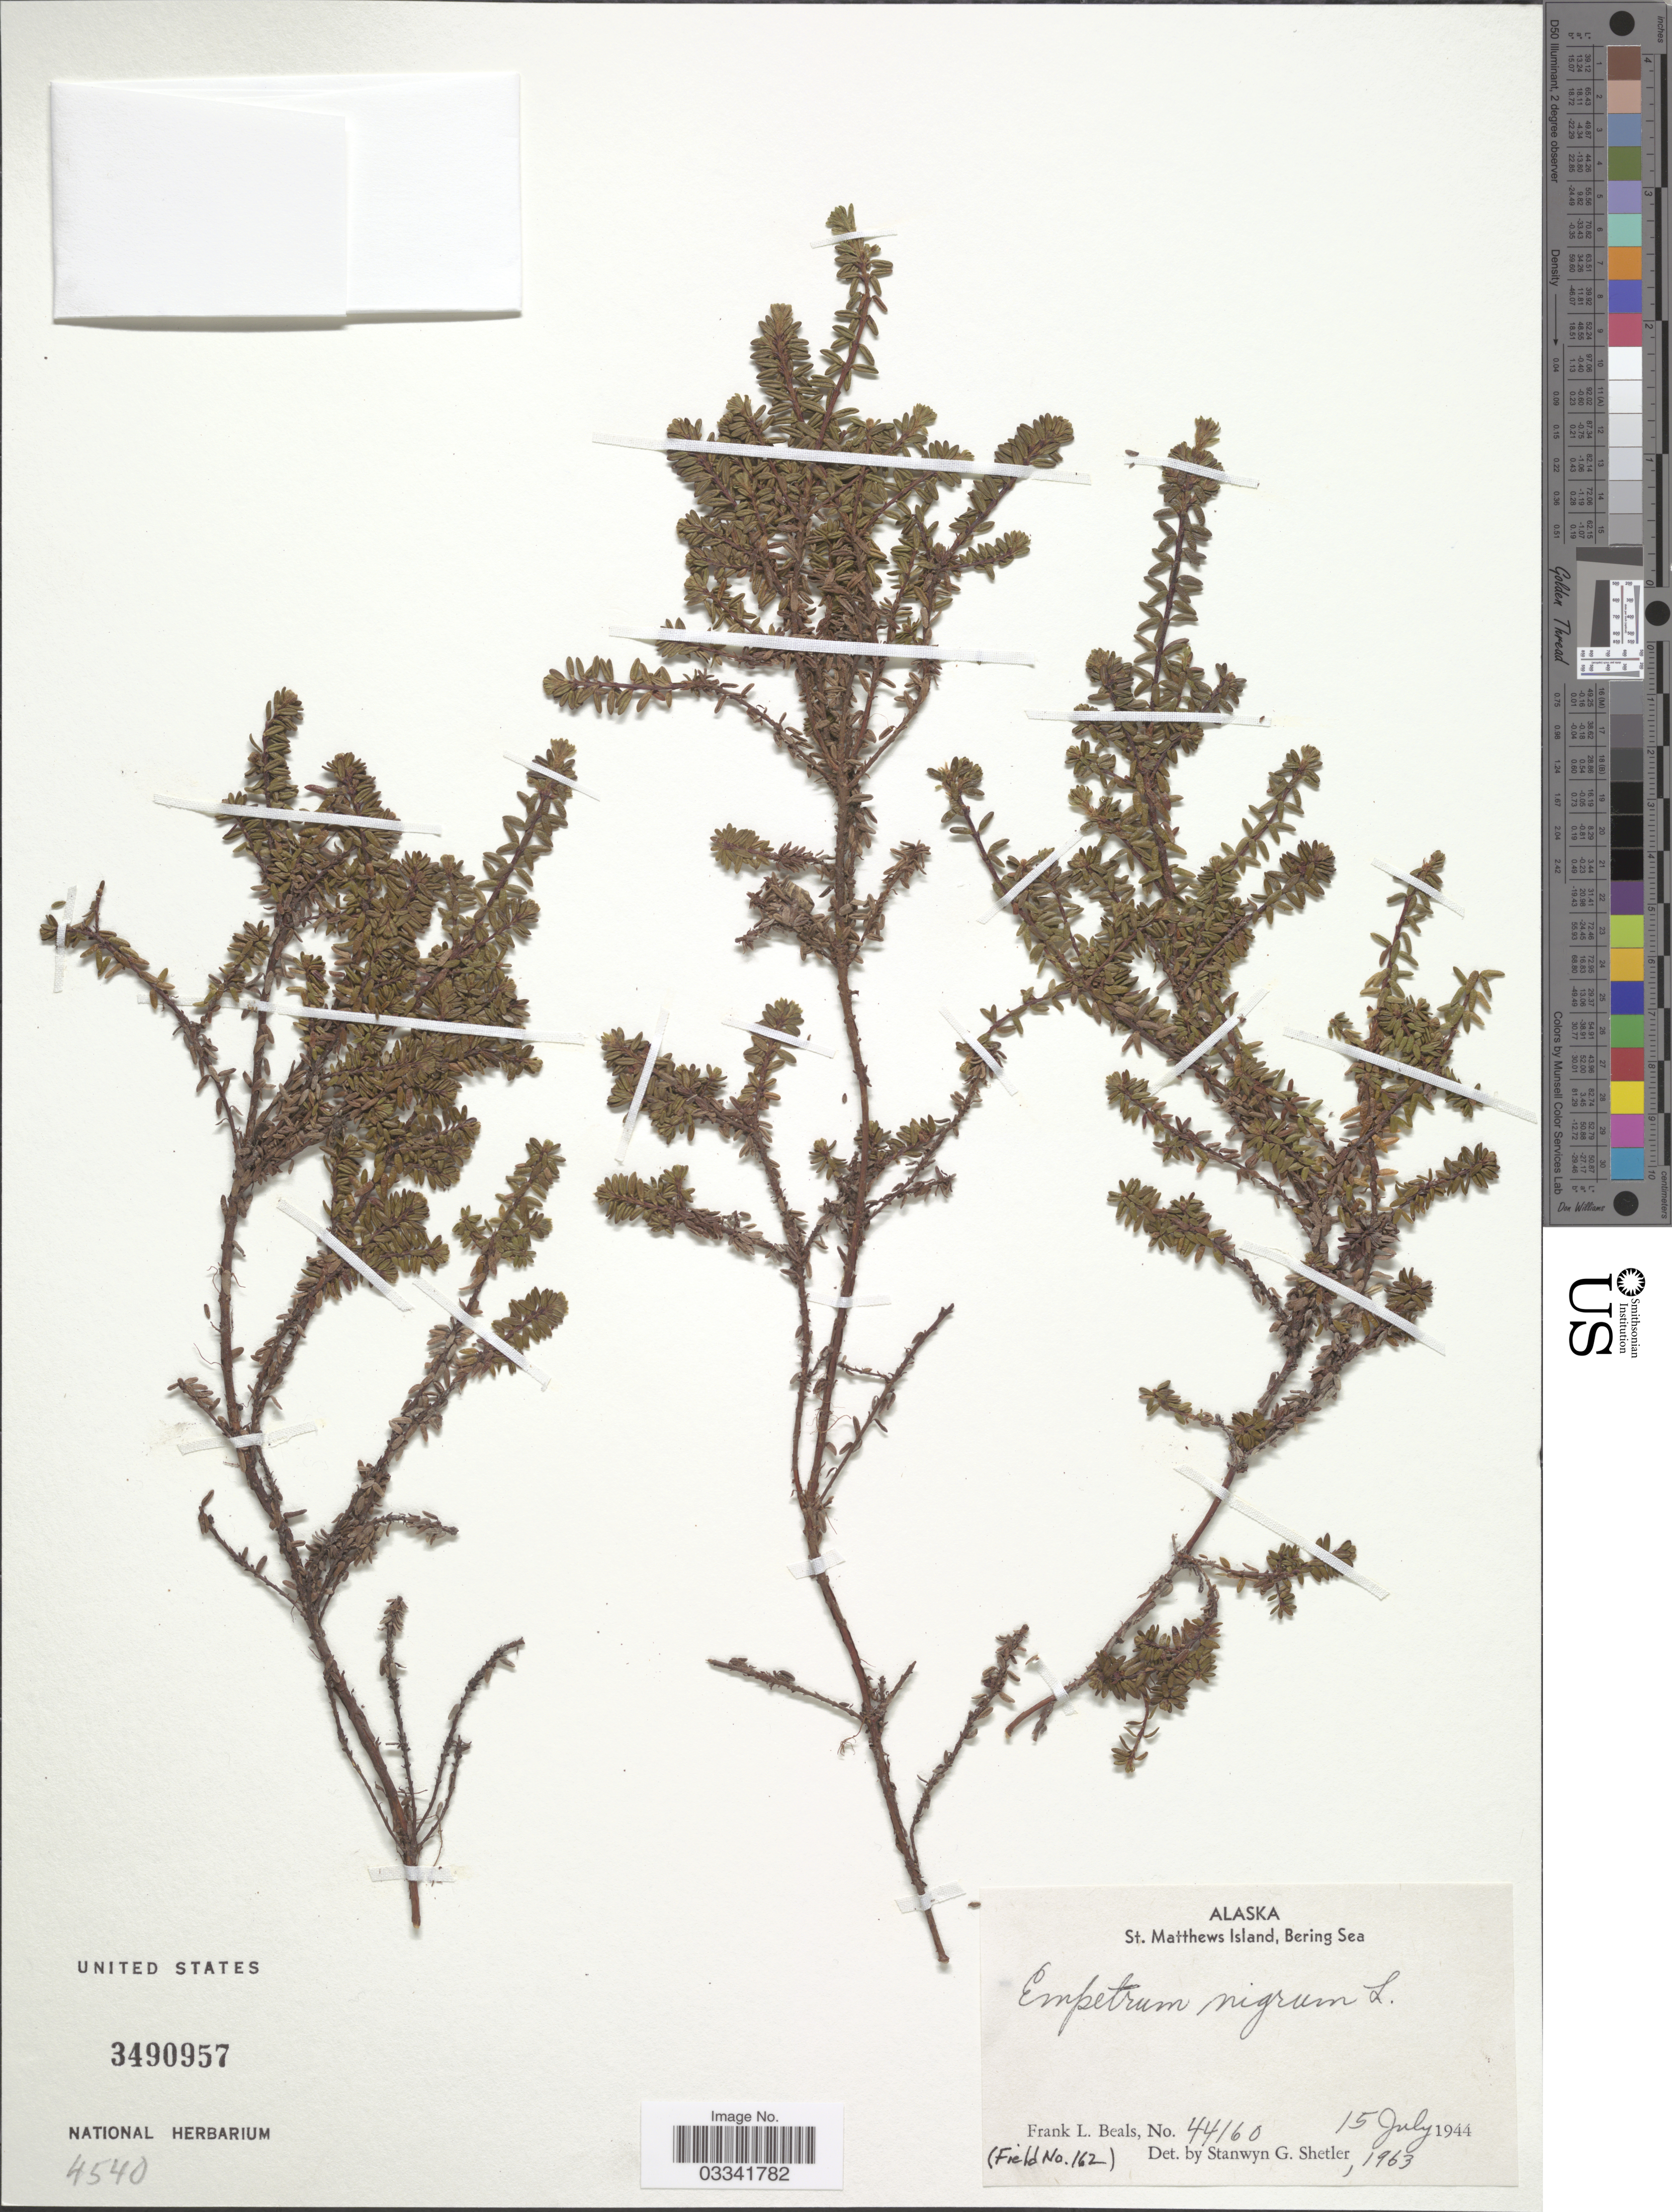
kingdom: Plantae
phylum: Tracheophyta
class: Magnoliopsida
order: Ericales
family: Ericaceae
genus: Empetrum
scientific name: Empetrum nigrum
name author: L.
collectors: F. Beals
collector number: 44160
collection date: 1944-07-15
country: United States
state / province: Alaska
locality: St. Matthews Island, Bering Sea.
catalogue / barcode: US 3490957